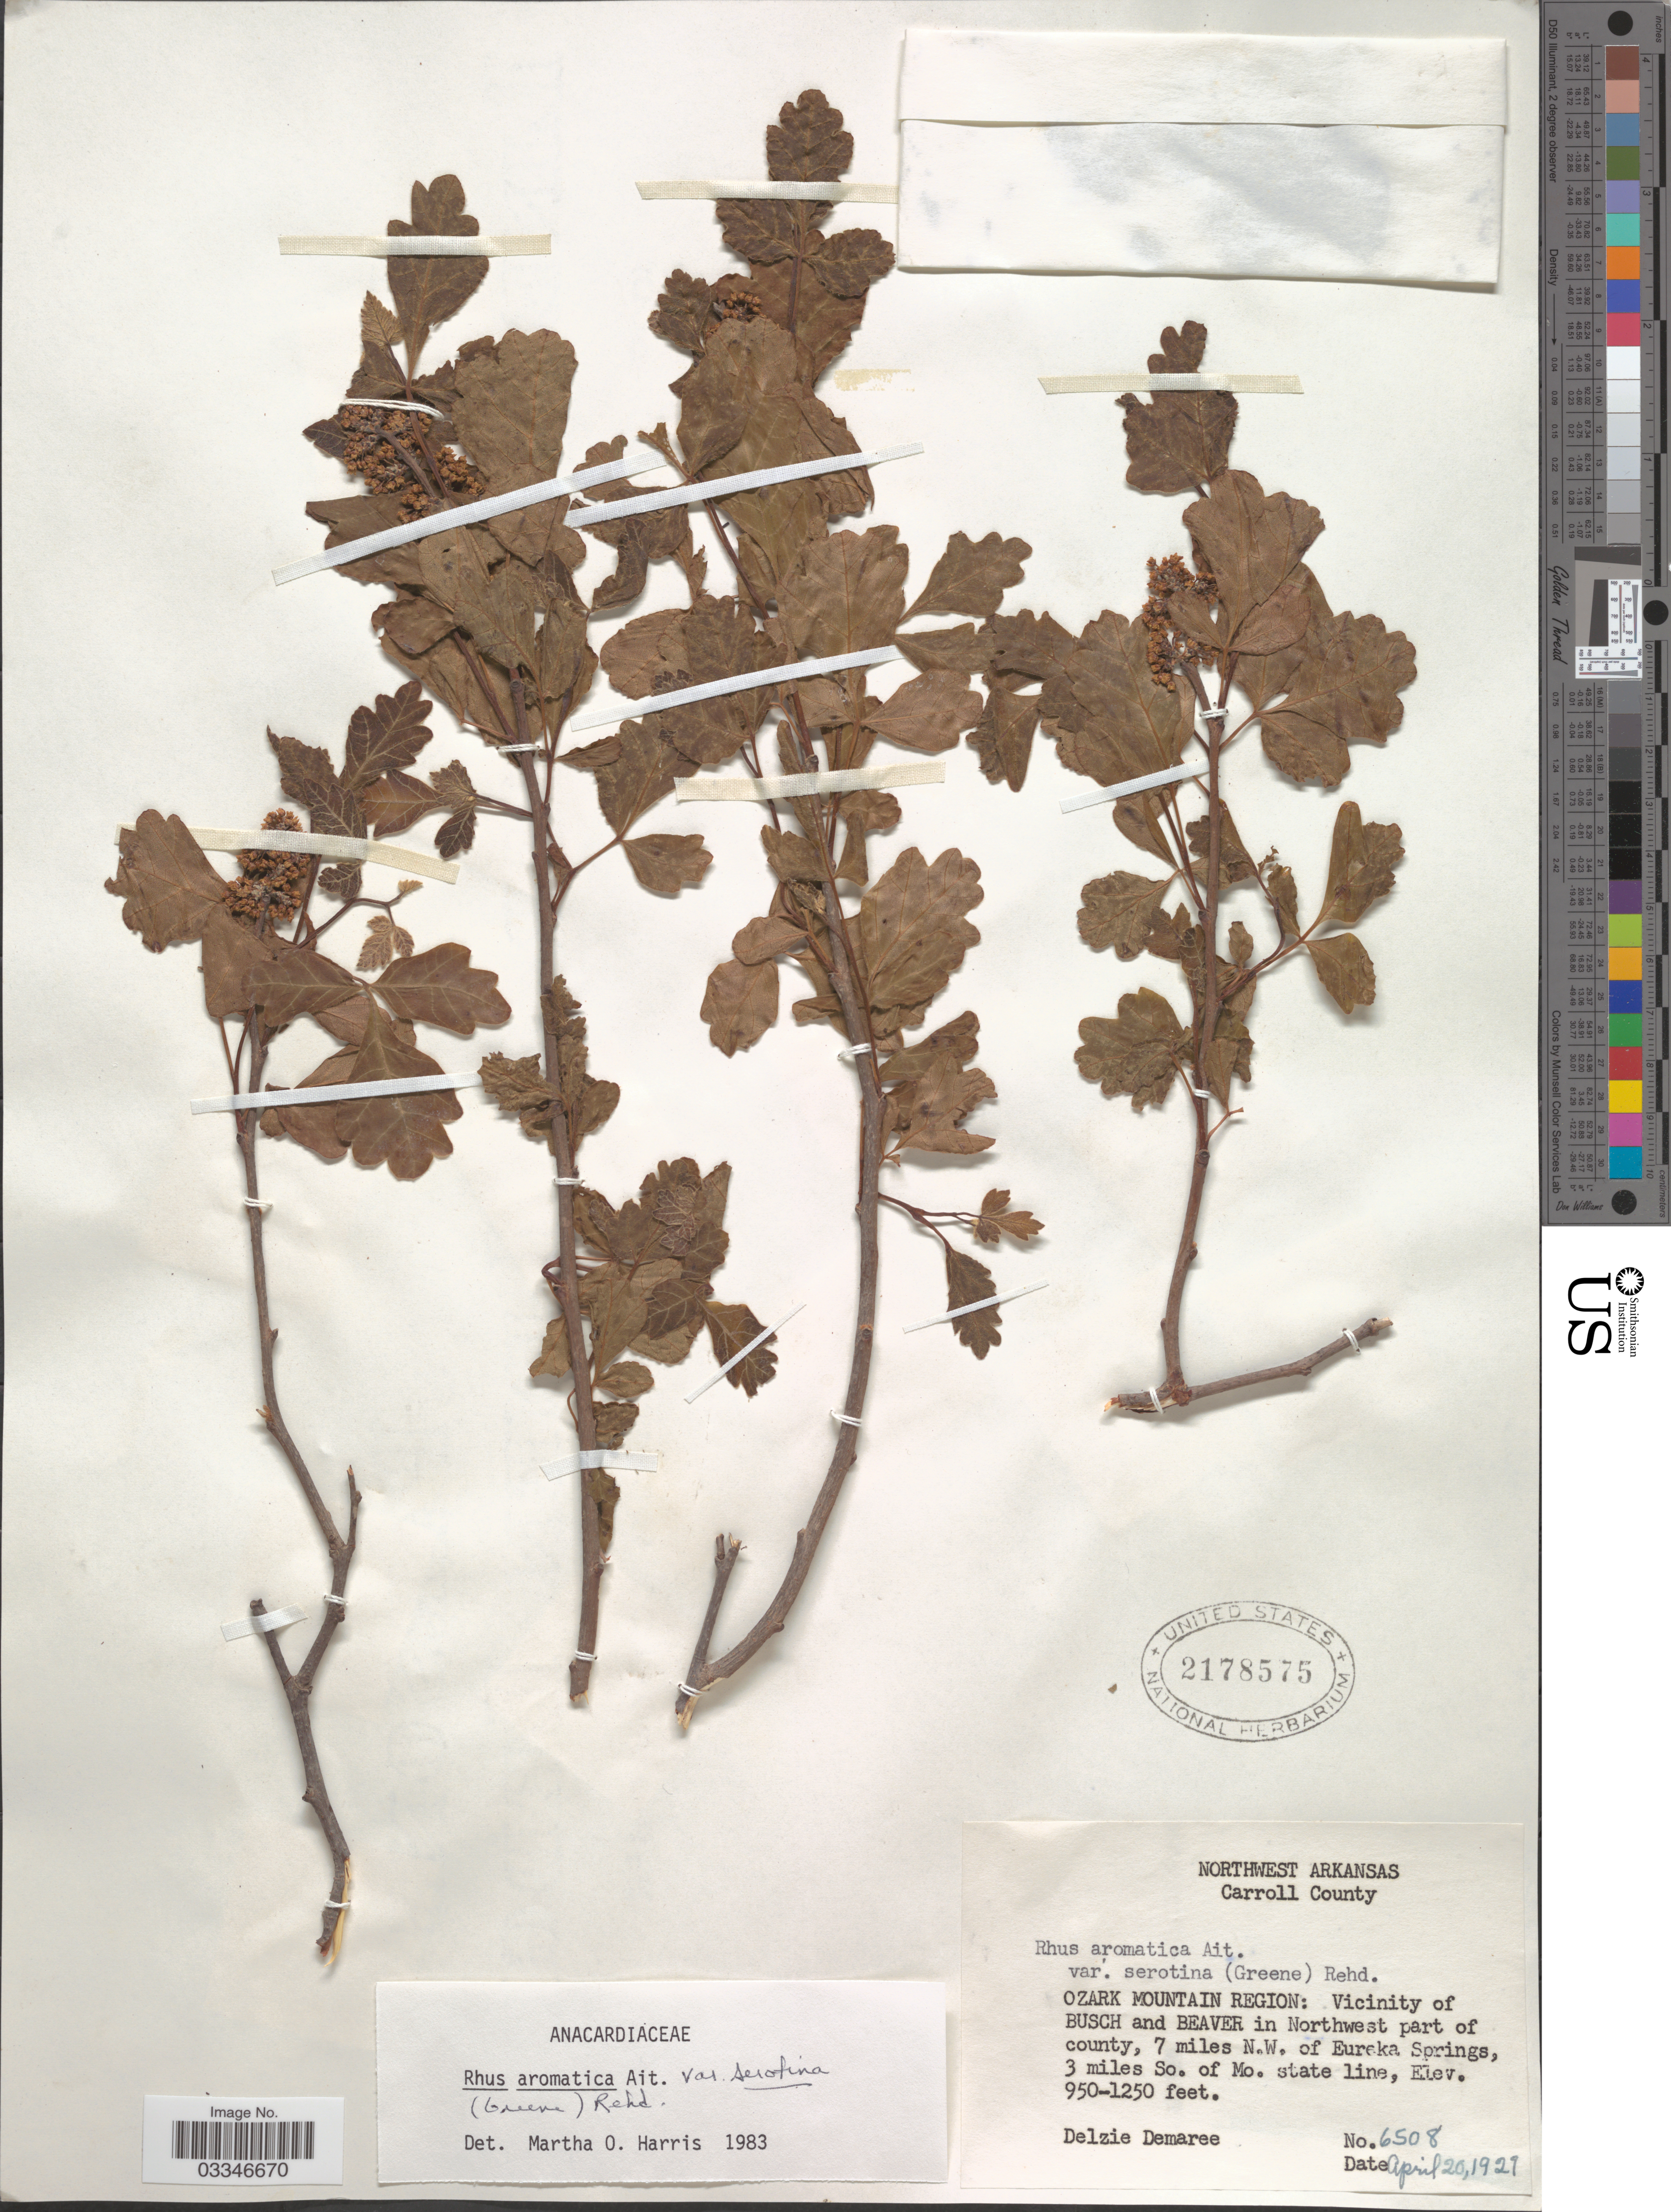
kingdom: Plantae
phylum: Tracheophyta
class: Magnoliopsida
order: Sapindales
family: Anacardiaceae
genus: Rhus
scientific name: Rhus trilobata var. serotina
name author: (Greene) F.A. Barkley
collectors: D. Demaree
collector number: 6508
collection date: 1929-04-20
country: United States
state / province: Arkansas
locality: Carroll County. Ozark Mountain Region: Vicinity of Busch and Beaver in Northwest part of county, 7 miles N.W. of Eureka Springs, 3 miles So. of Mo. state line.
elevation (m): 290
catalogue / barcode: US 2178575